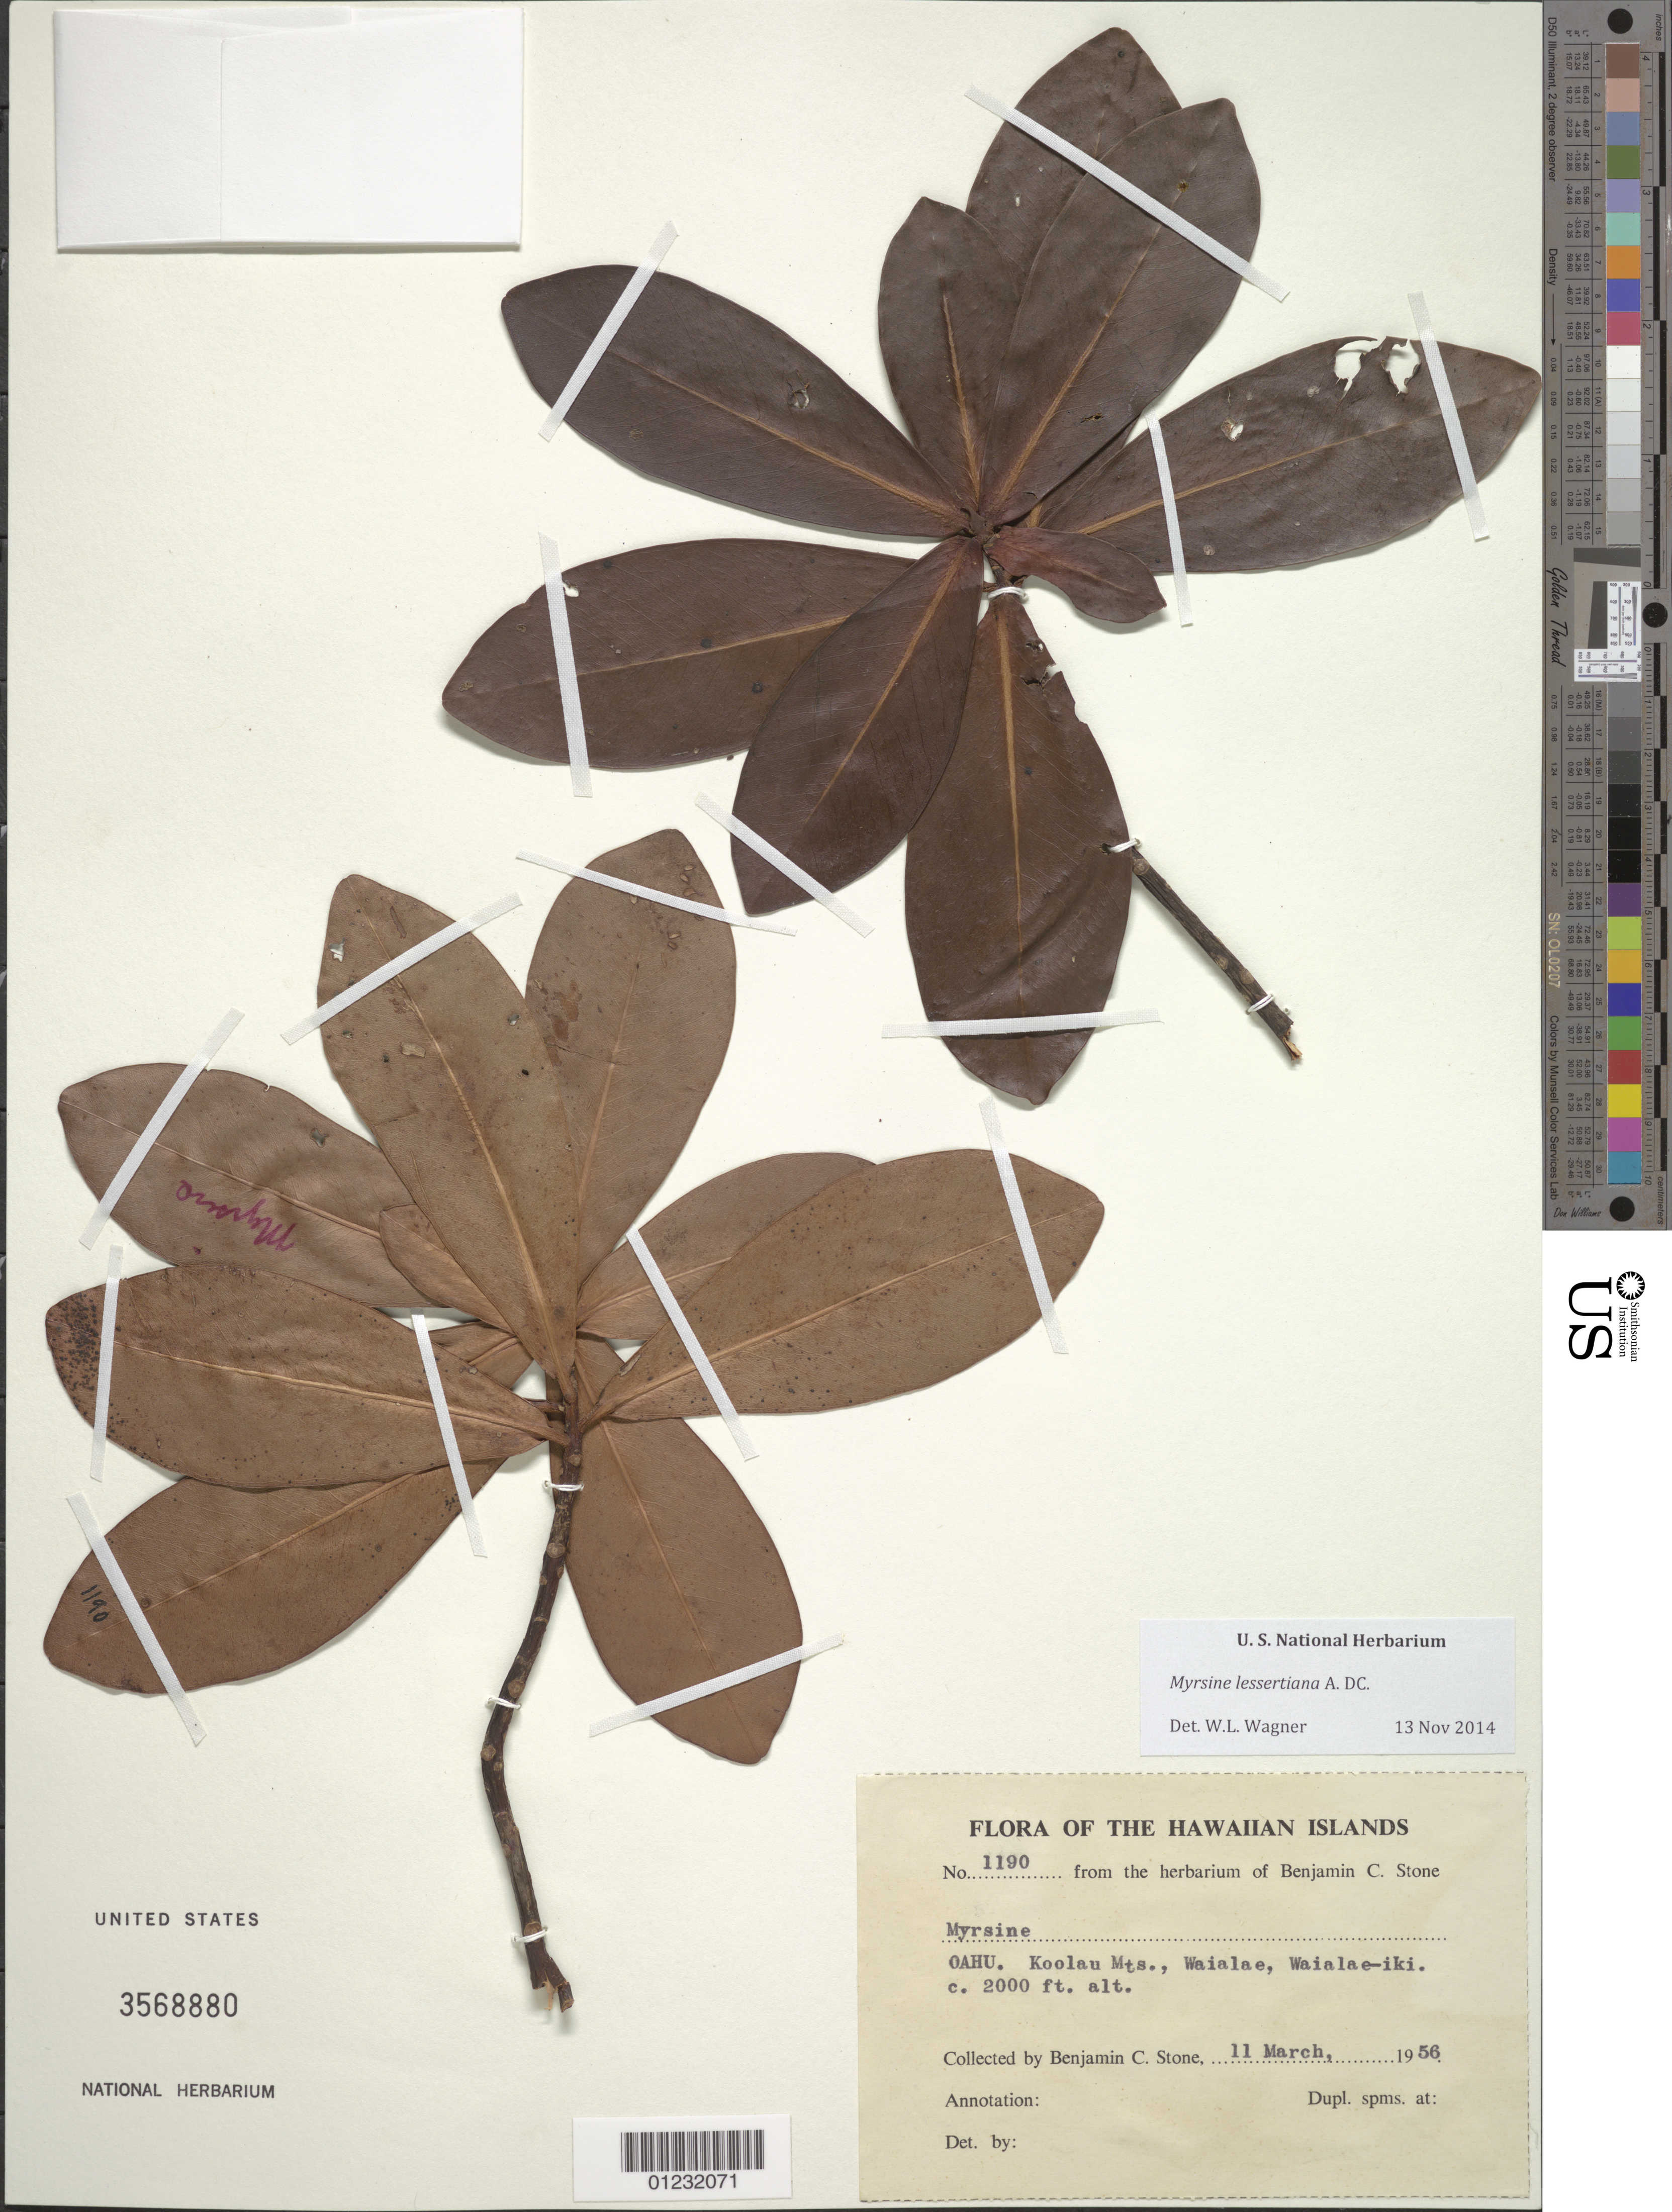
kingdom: Plantae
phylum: Tracheophyta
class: Magnoliopsida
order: Ericales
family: Primulaceae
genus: Myrsine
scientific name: Myrsine lessertiana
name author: A. DC.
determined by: Wagner, W. L., (BOT), Smithsonian Institution - National Museum of Natural History (UNITED STATES)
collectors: B. C. Stone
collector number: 1190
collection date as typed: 11 Mar 1956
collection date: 1956-03-11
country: United States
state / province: Hawaii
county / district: Honolulu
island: Oahu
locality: Koolau Mountains, Waialae, Waialae-iki, Oahu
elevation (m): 610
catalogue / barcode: US 3568880